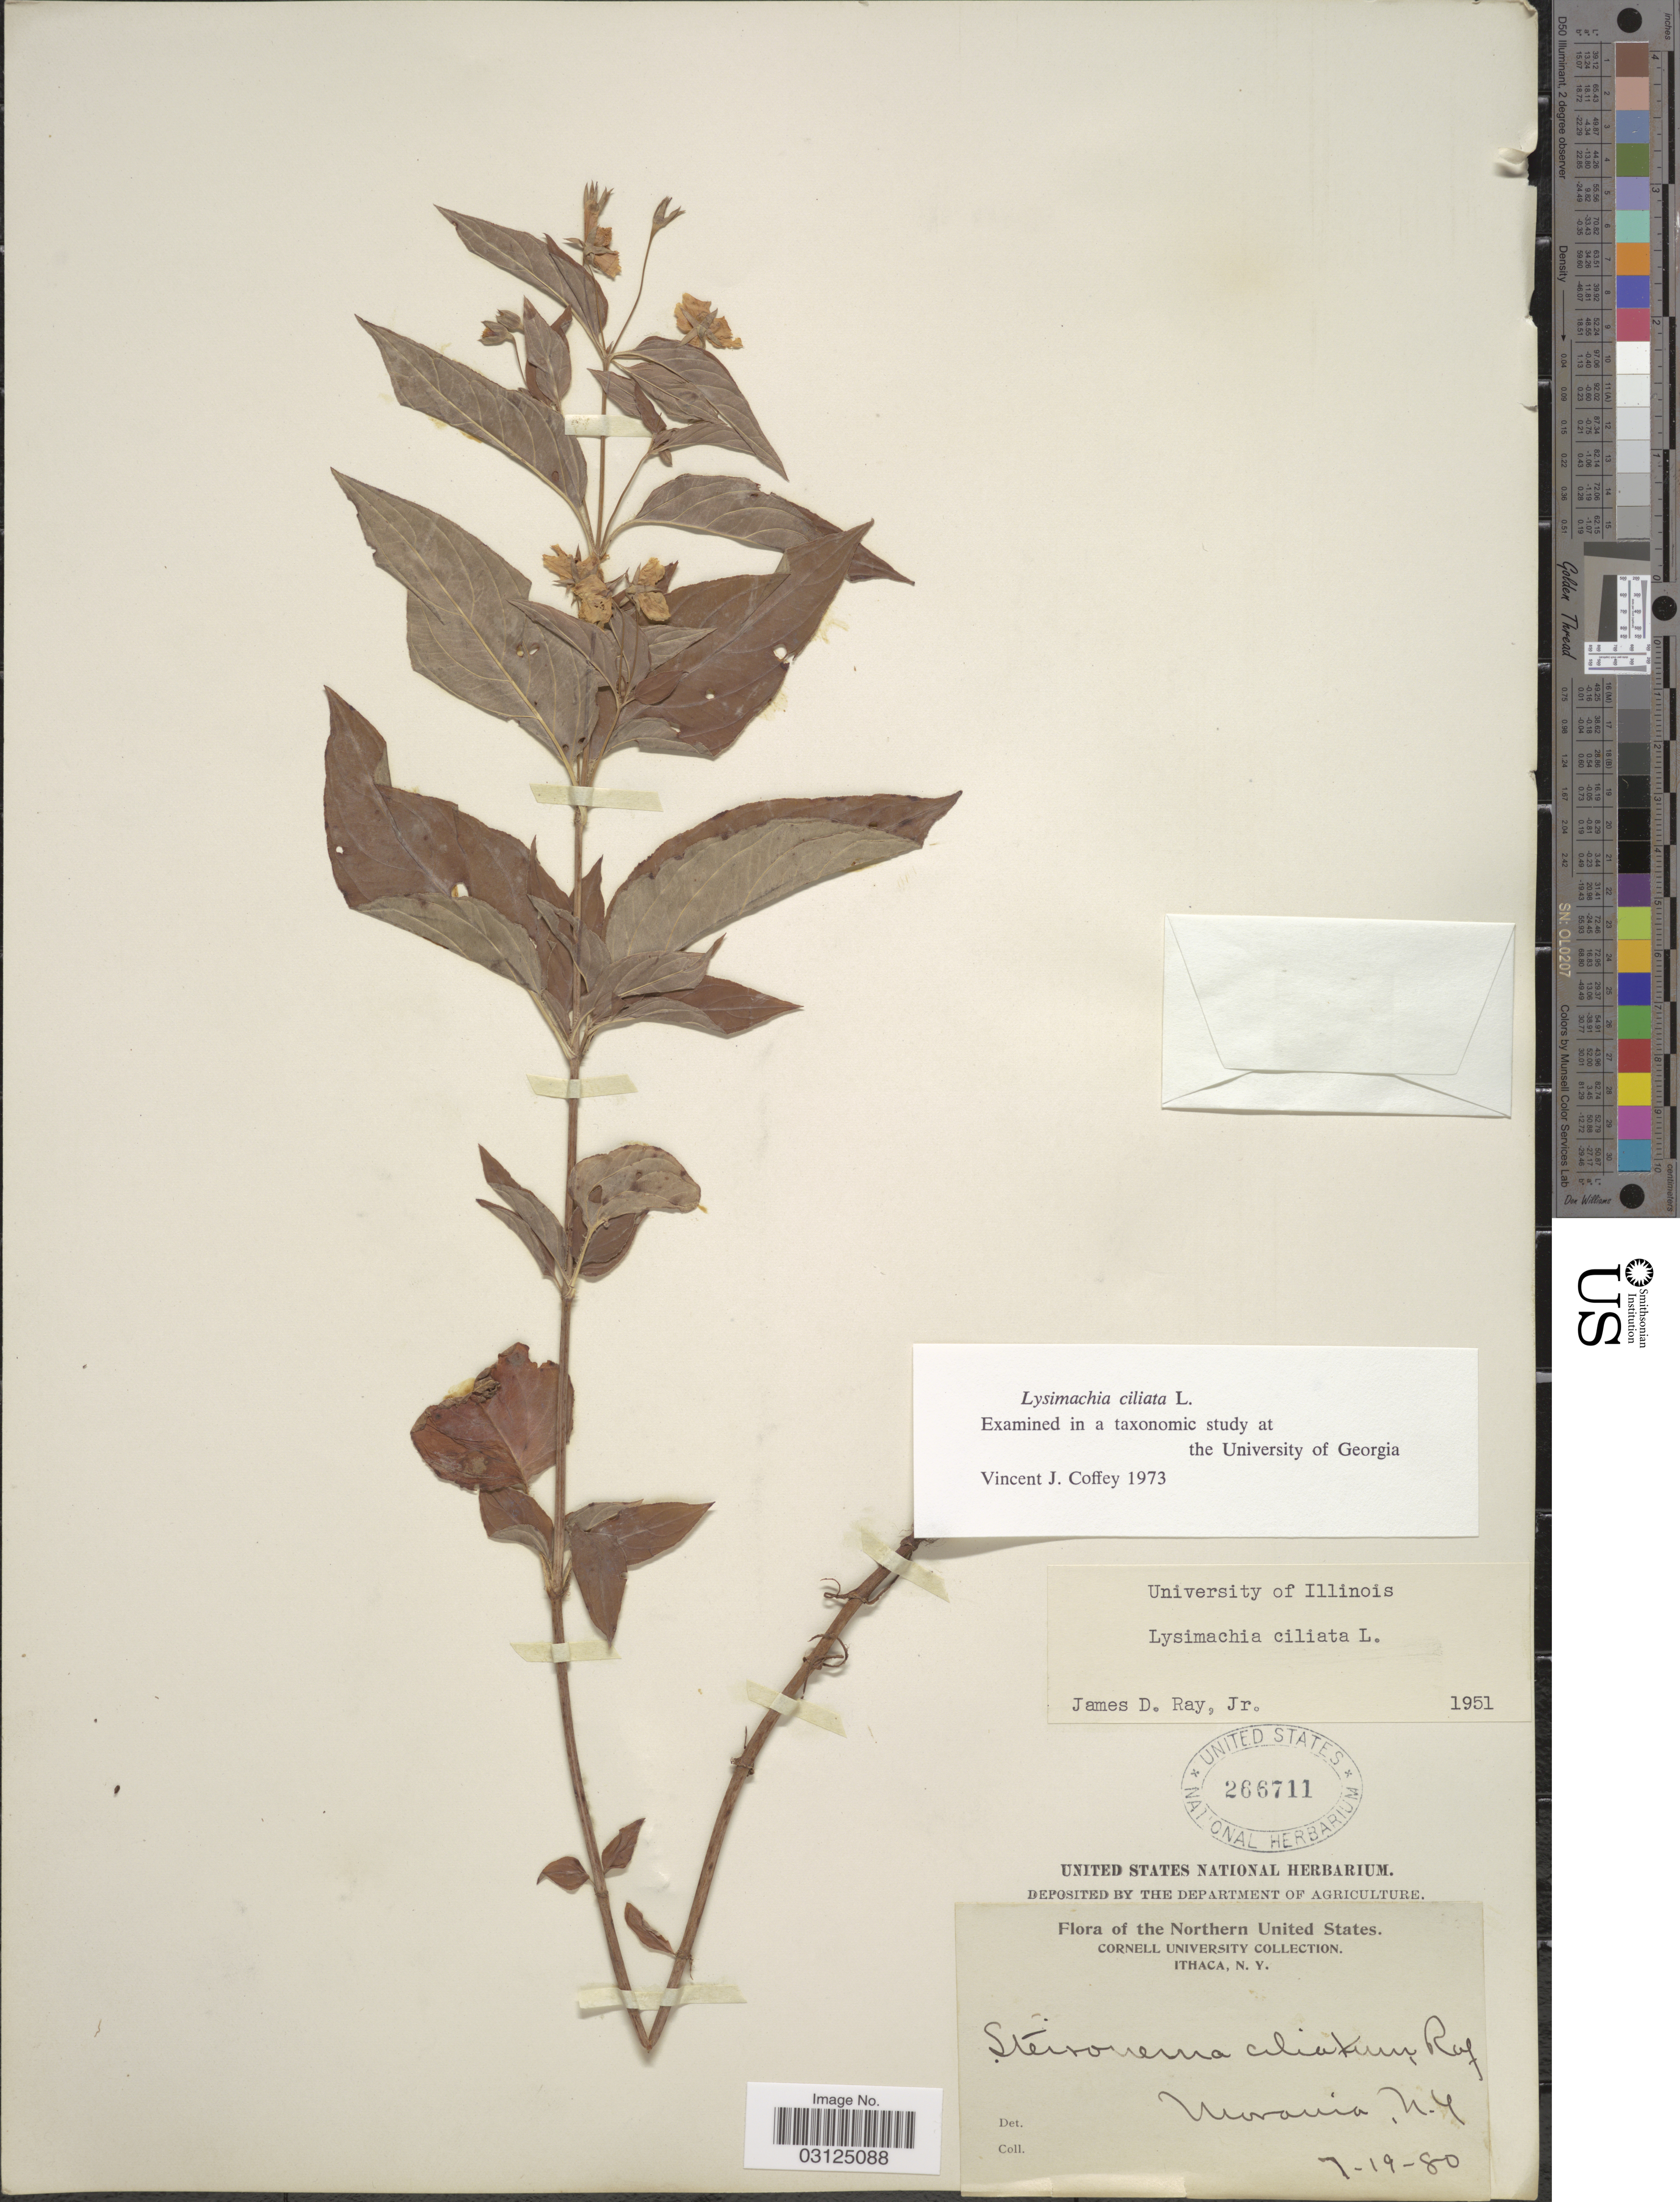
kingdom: Plantae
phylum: Tracheophyta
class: Magnoliopsida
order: Ericales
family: Primulaceae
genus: Lysimachia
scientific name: Lysimachia ciliata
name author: L.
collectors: Cornell University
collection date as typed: Transcribed d/m/y: 19/7/80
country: United States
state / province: New York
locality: The Northern United States. Moravia.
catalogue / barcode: US 266711